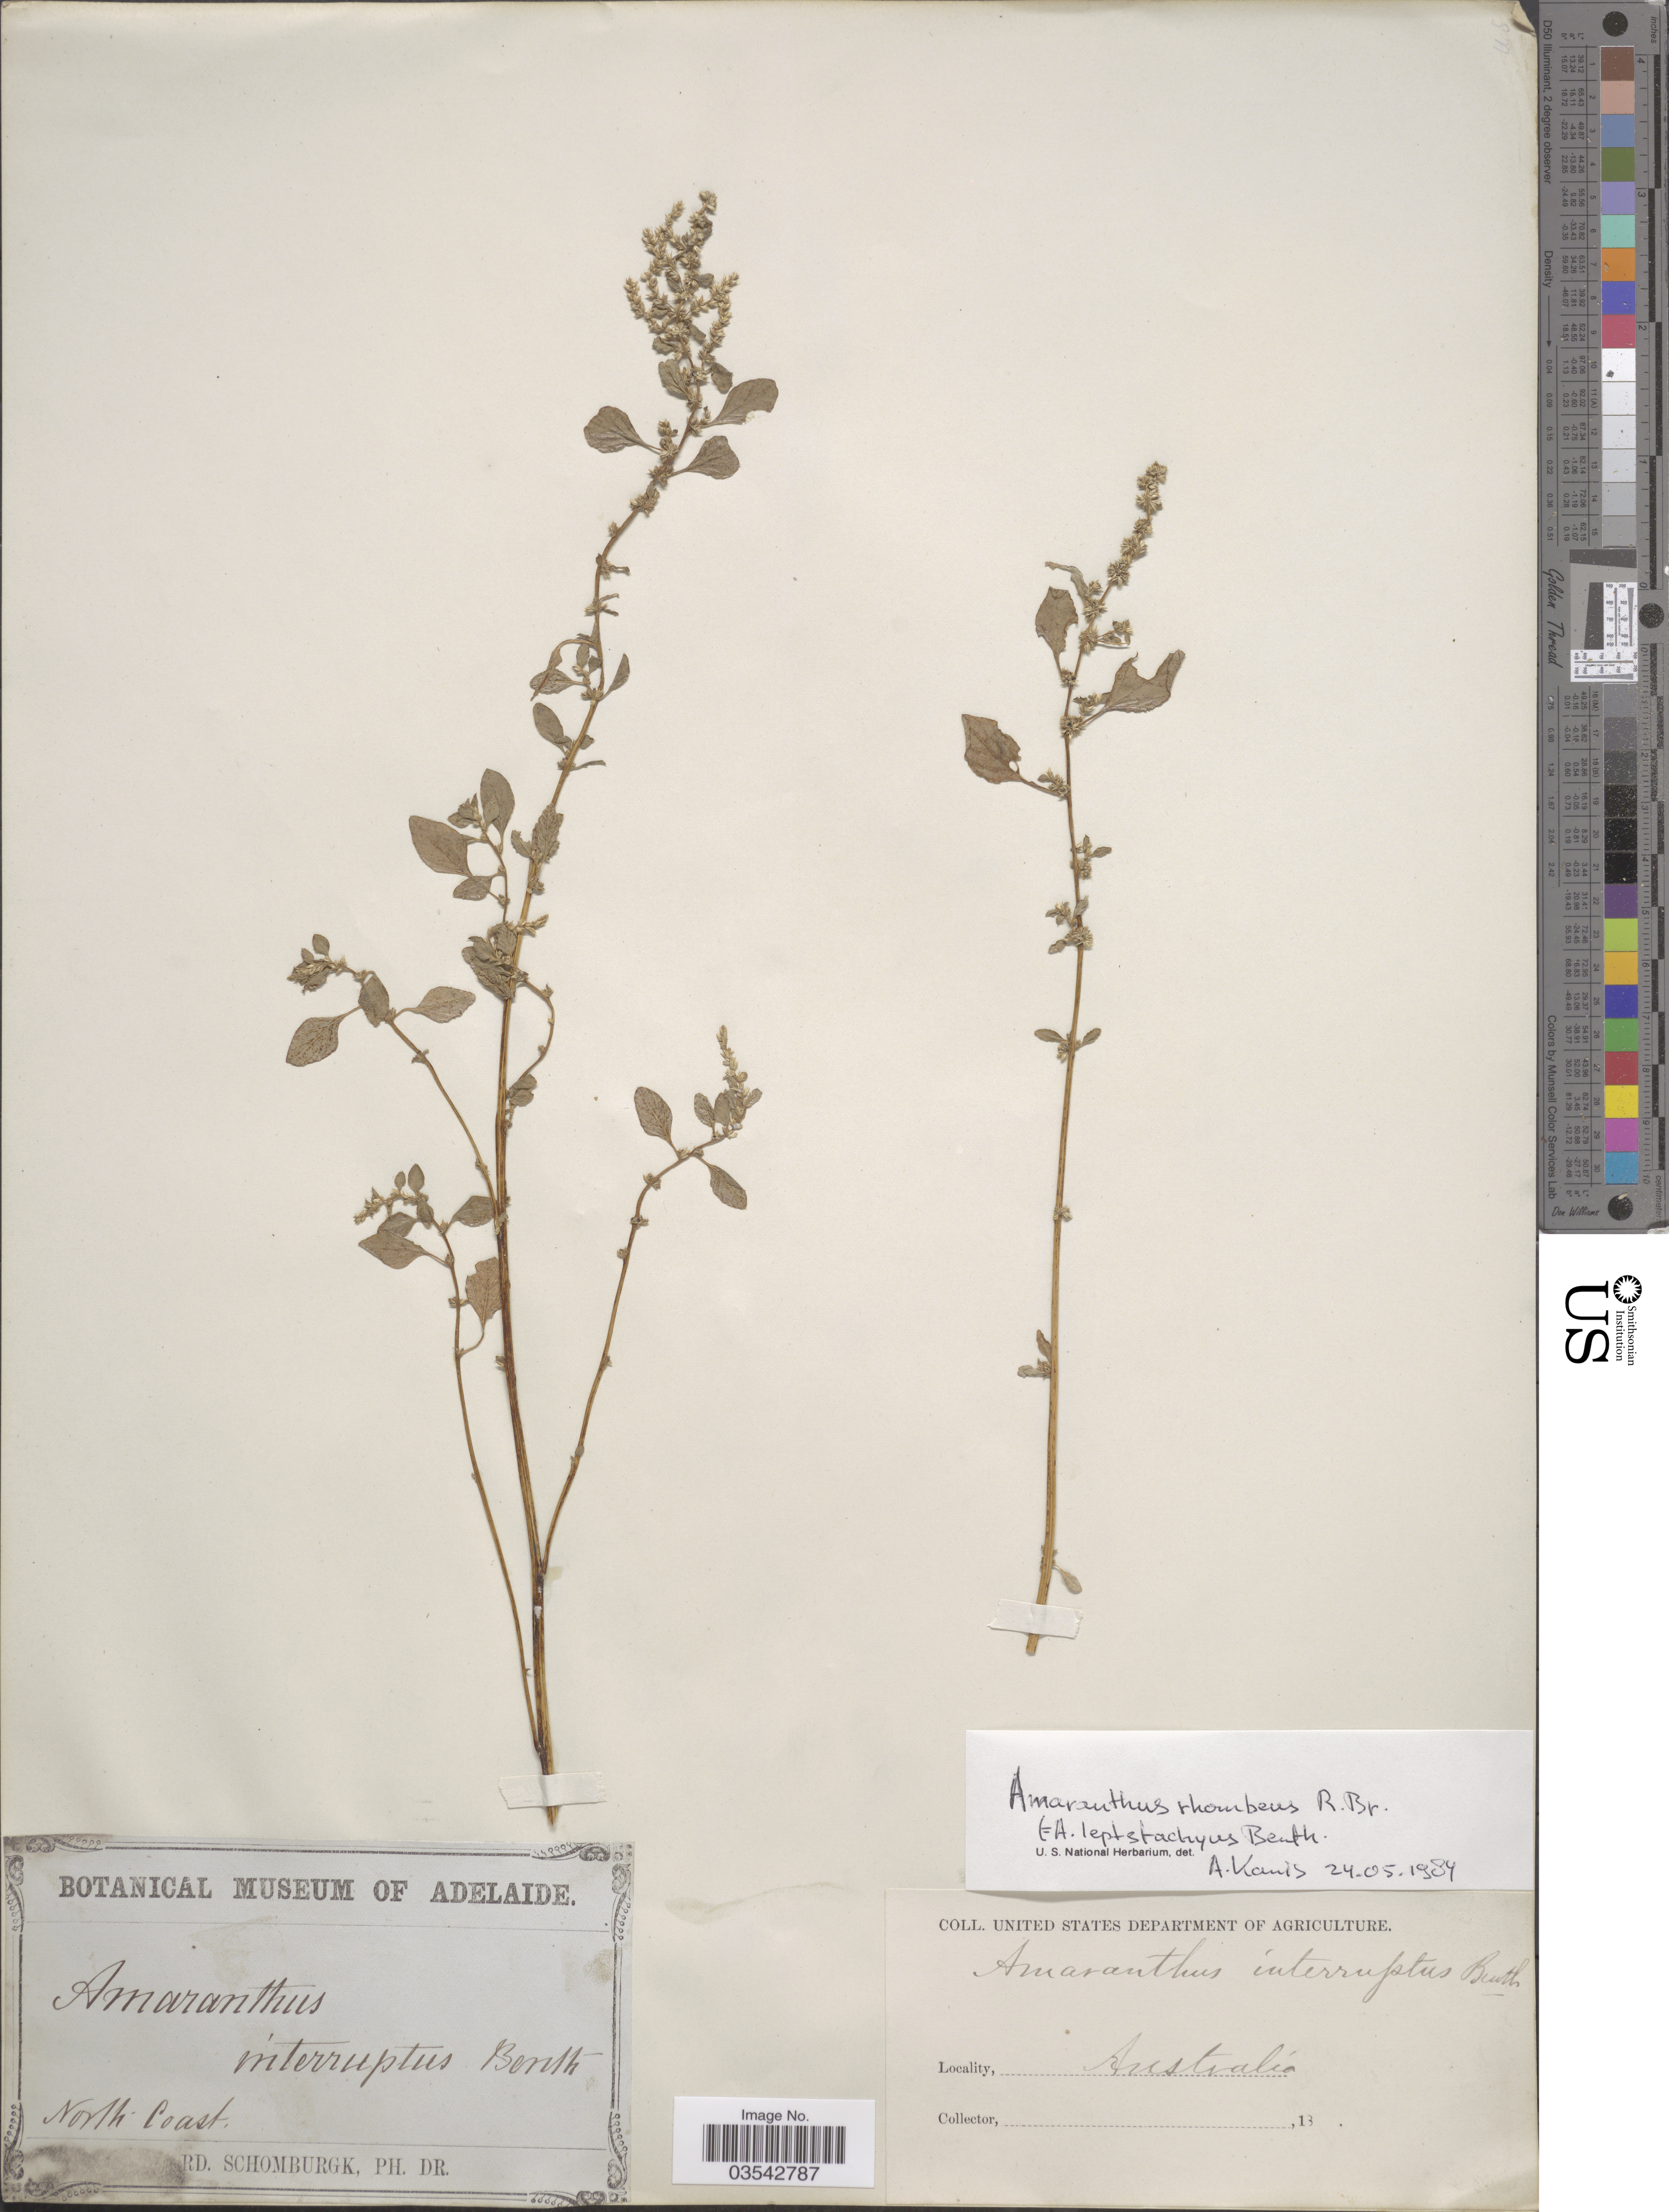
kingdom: Plantae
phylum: Tracheophyta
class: Magnoliopsida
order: Caryophyllales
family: Amaranthaceae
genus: Amaranthus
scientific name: Amaranthus leptostachyus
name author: Benth.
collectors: M. R. Schomburgk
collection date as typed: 18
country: Australia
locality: North-Coast.